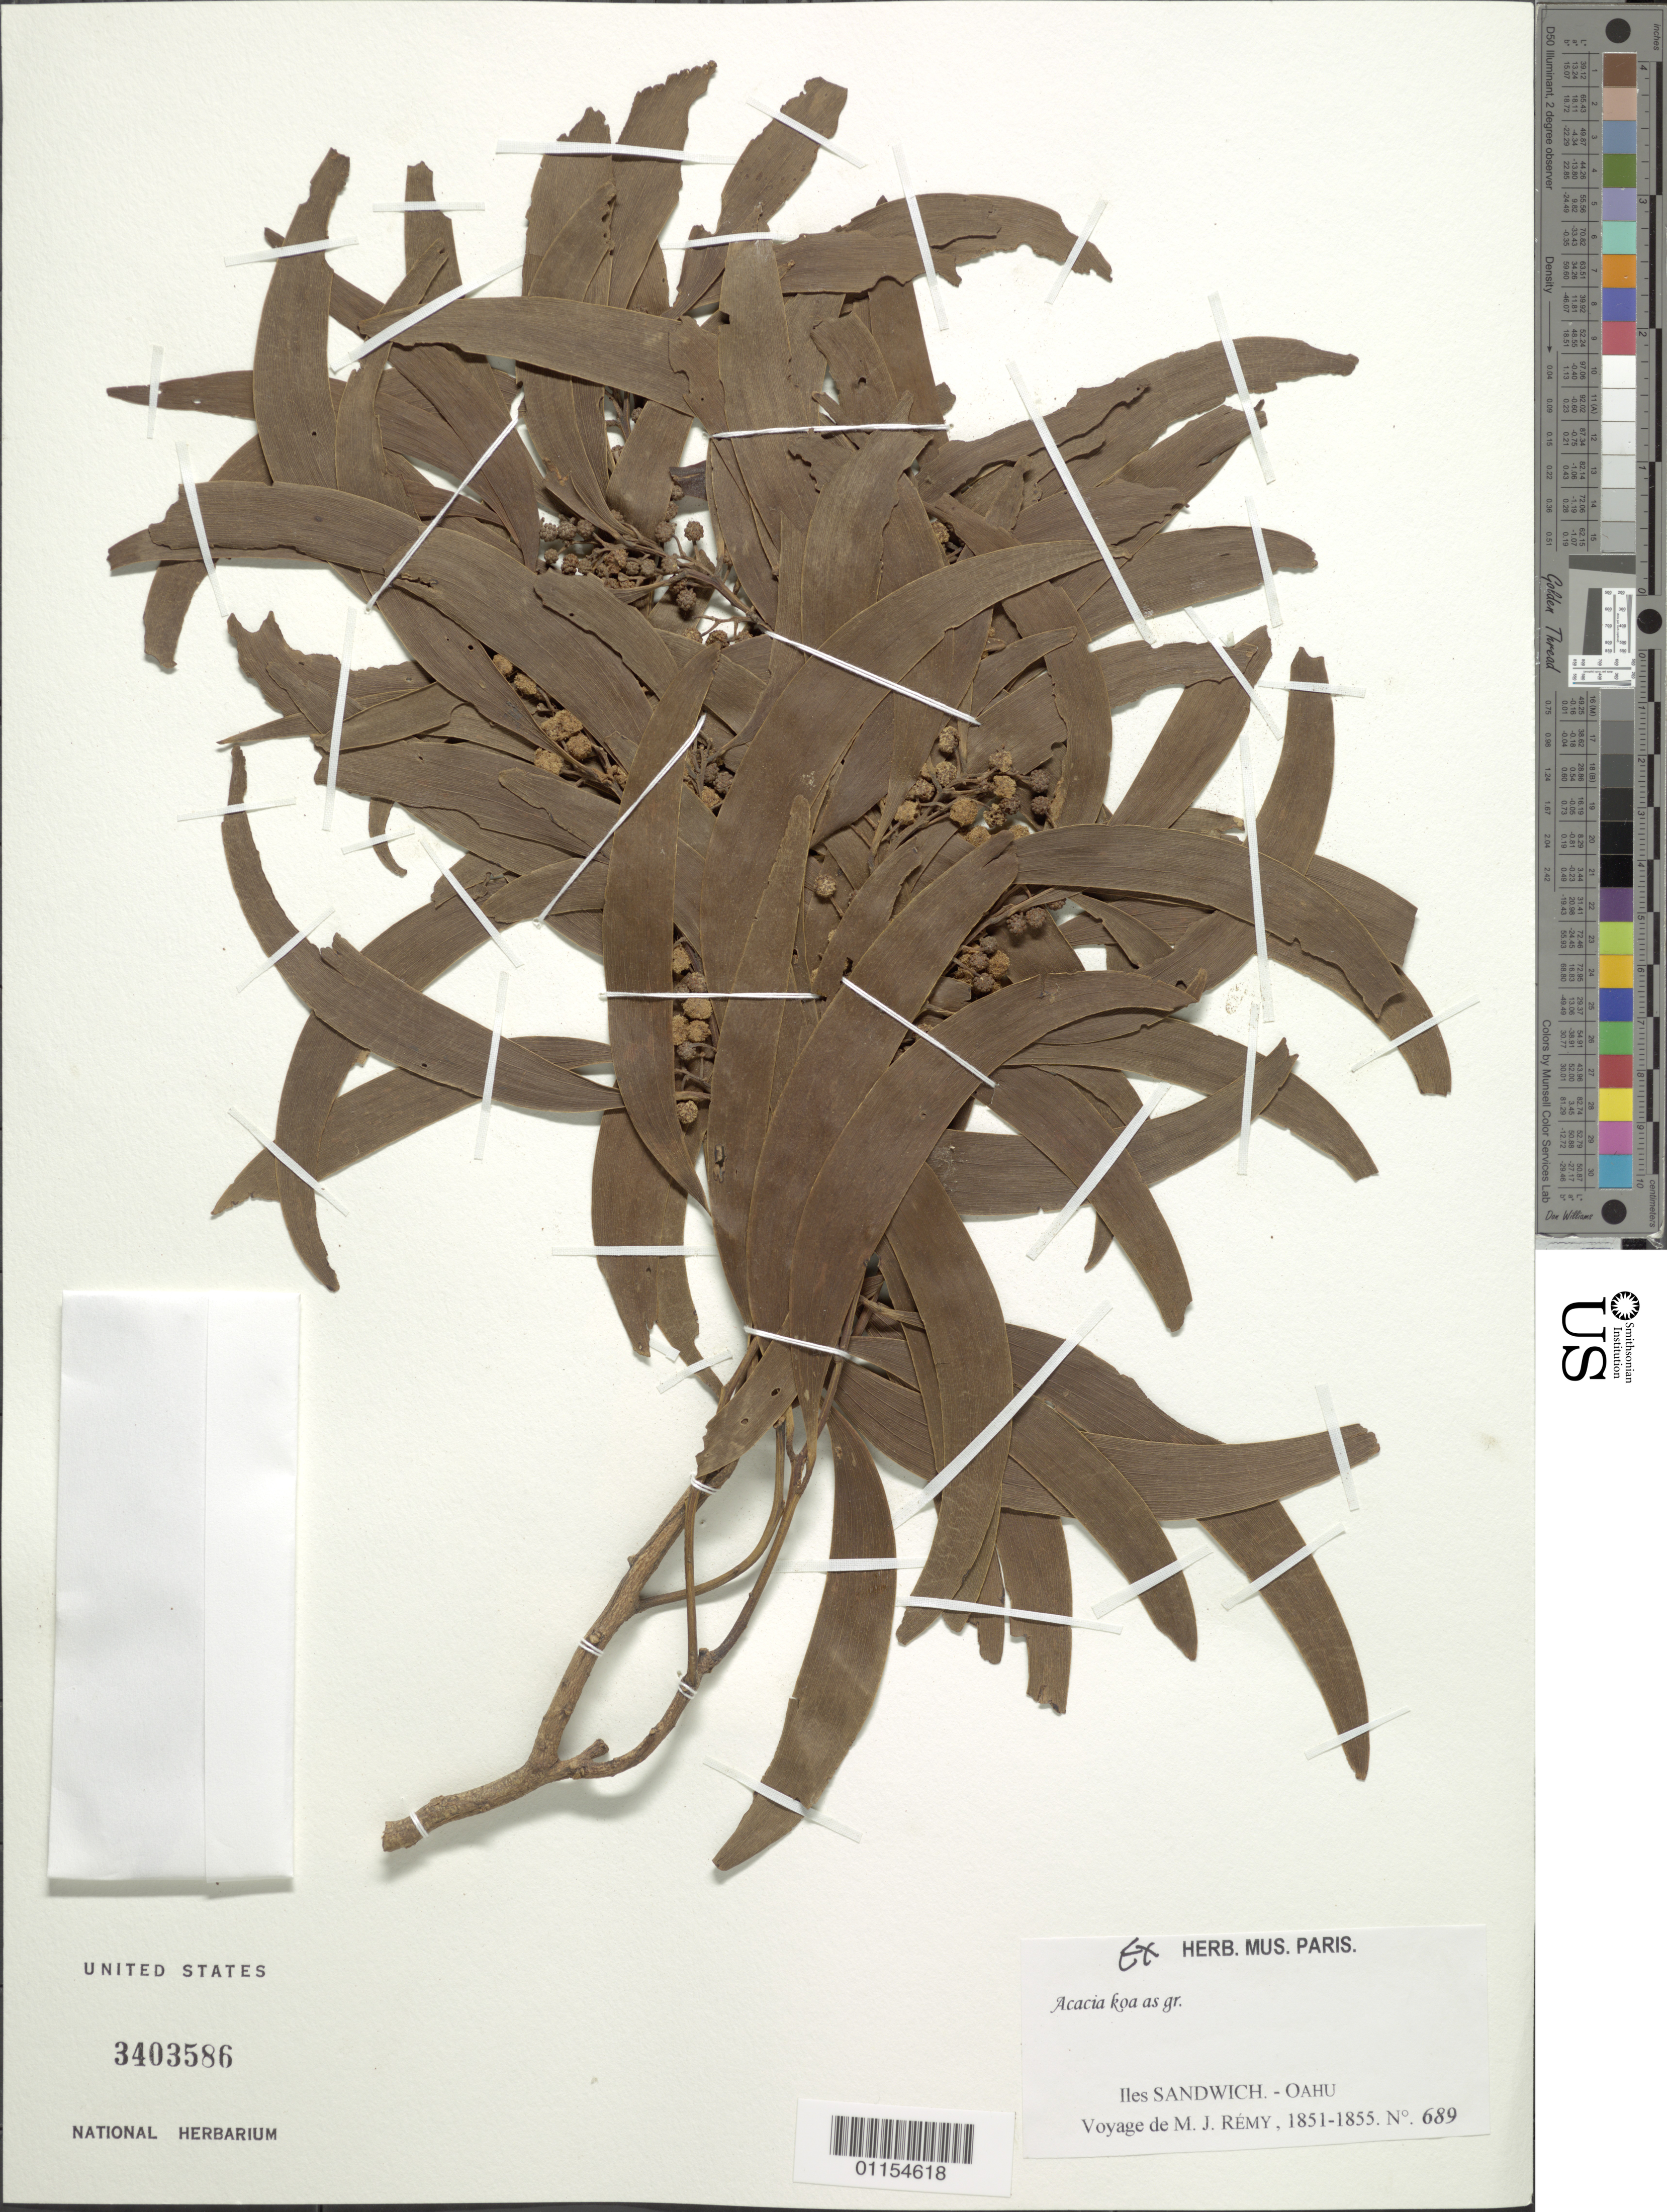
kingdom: Plantae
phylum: Tracheophyta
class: Magnoliopsida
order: Fabales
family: Fabaceae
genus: Acacia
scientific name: Acacia koa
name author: A. Gray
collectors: M. J. Remy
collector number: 689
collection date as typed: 1851 to --- 1855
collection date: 1851/1855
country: United States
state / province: Hawaii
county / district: Honolulu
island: Oahu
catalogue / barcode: US 3403586